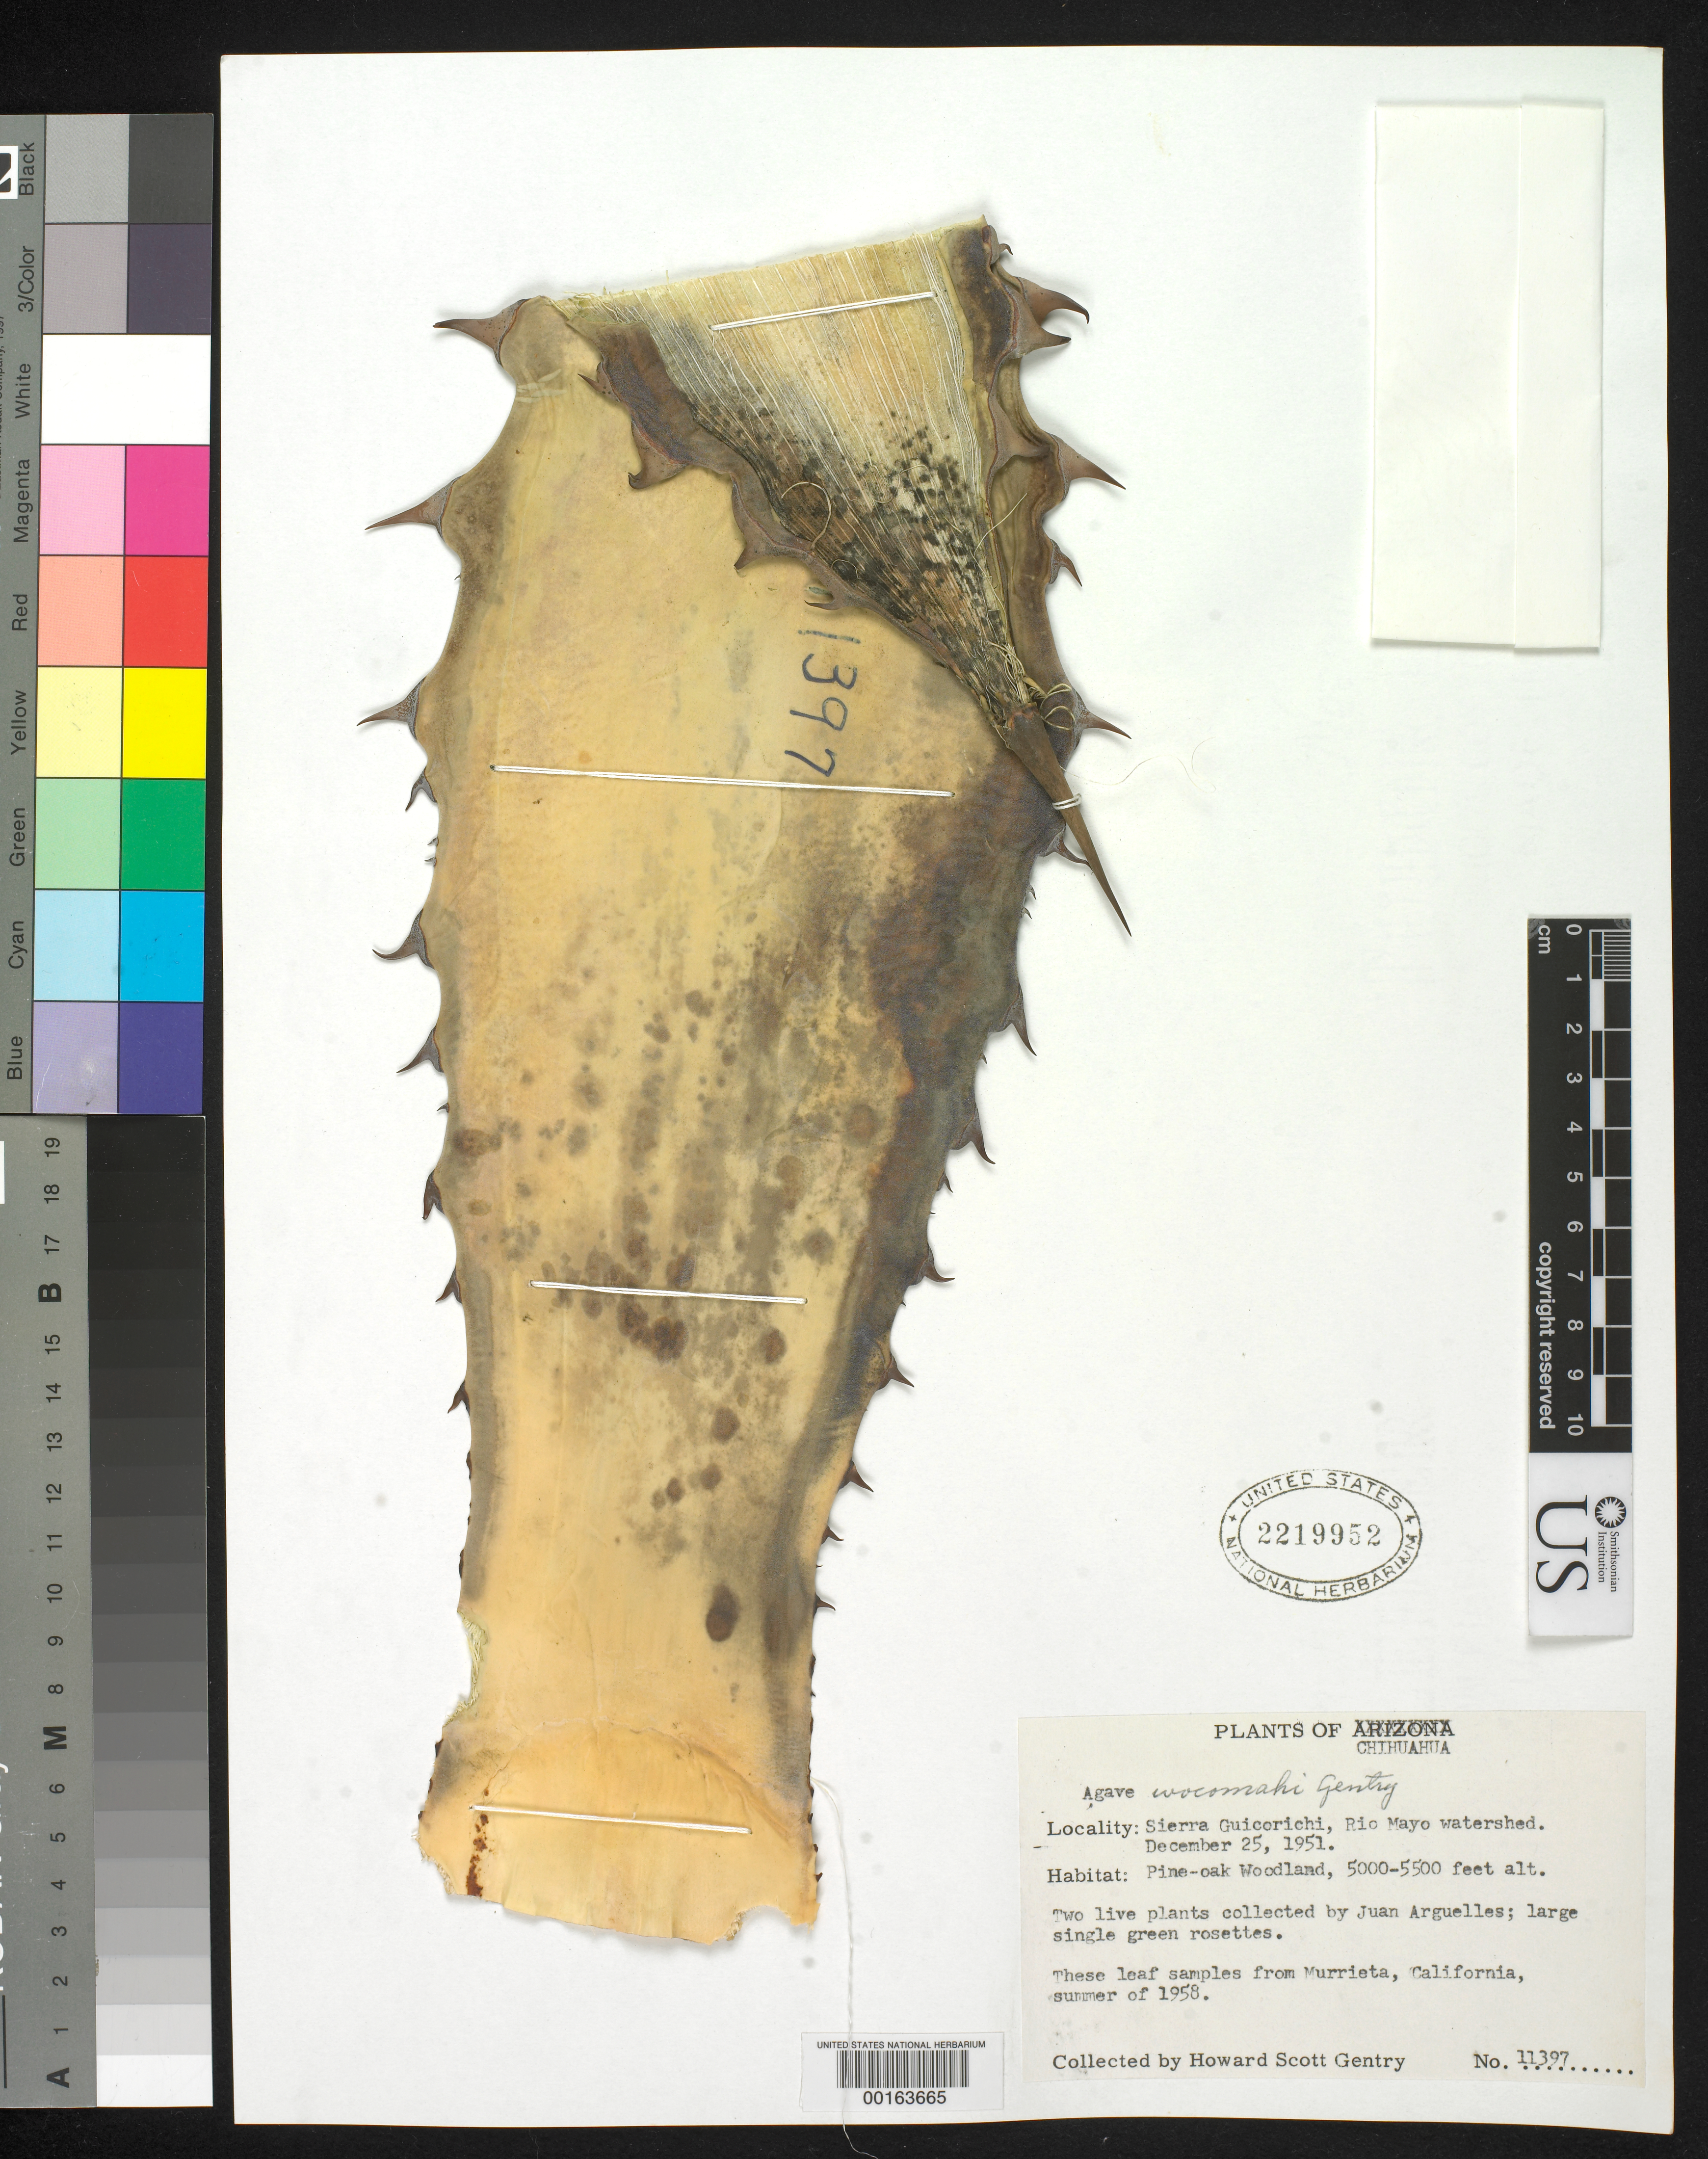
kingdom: Plantae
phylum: Tracheophyta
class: Liliopsida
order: Asparagales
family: Asparagaceae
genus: Agave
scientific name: Agave wocomahi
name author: Gentry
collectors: H. S. Gentry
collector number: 11397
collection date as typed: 25 Dec 1951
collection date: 1951-12-25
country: Mexico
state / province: Chihuahua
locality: Sierra Guicorichi, Rio Mayo watershed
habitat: Pine-oak woodland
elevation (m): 1524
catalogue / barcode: US 2219952